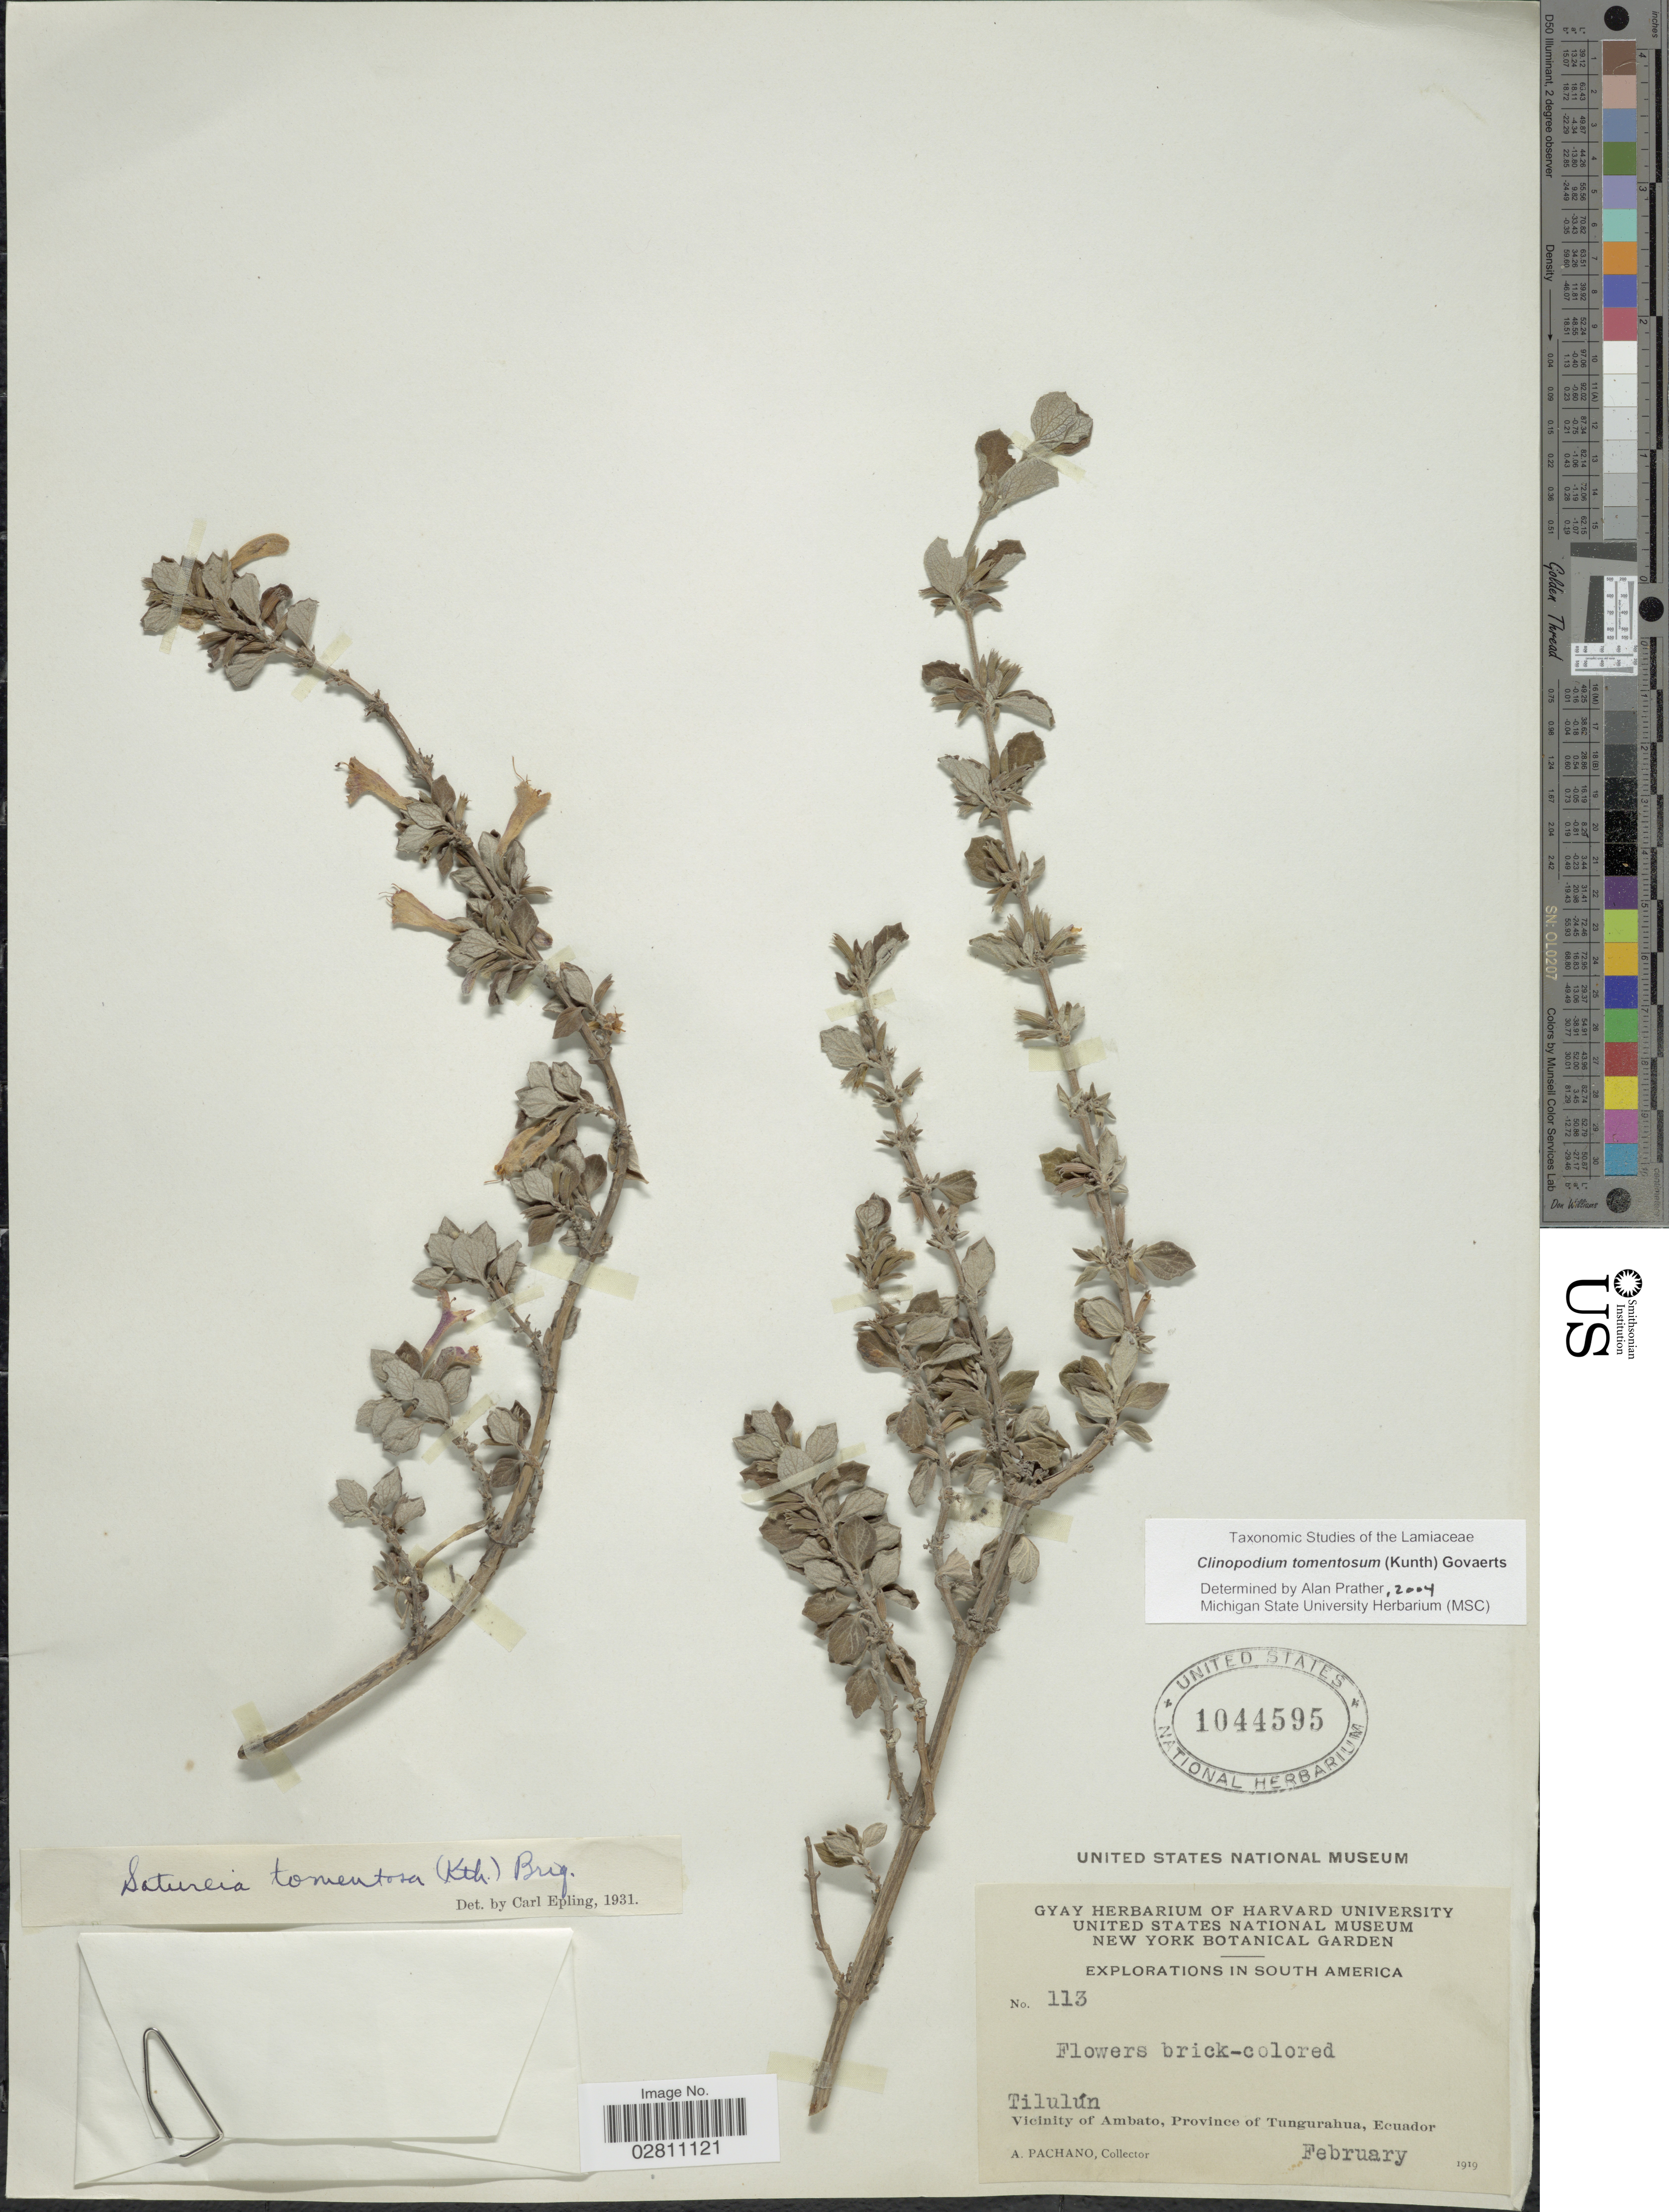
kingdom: Plantae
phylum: Tracheophyta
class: Magnoliopsida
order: Lamiales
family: Lamiaceae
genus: Clinopodium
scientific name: Clinopodium tomentosum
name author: (Kunth) Govaerts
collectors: A. Pachano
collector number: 113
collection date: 1919-02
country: Ecuador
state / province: Tungurahua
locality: Tilulún, Vicinity of Ambato, Province of Tungurahua, Ecuador.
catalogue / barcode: US 1044595